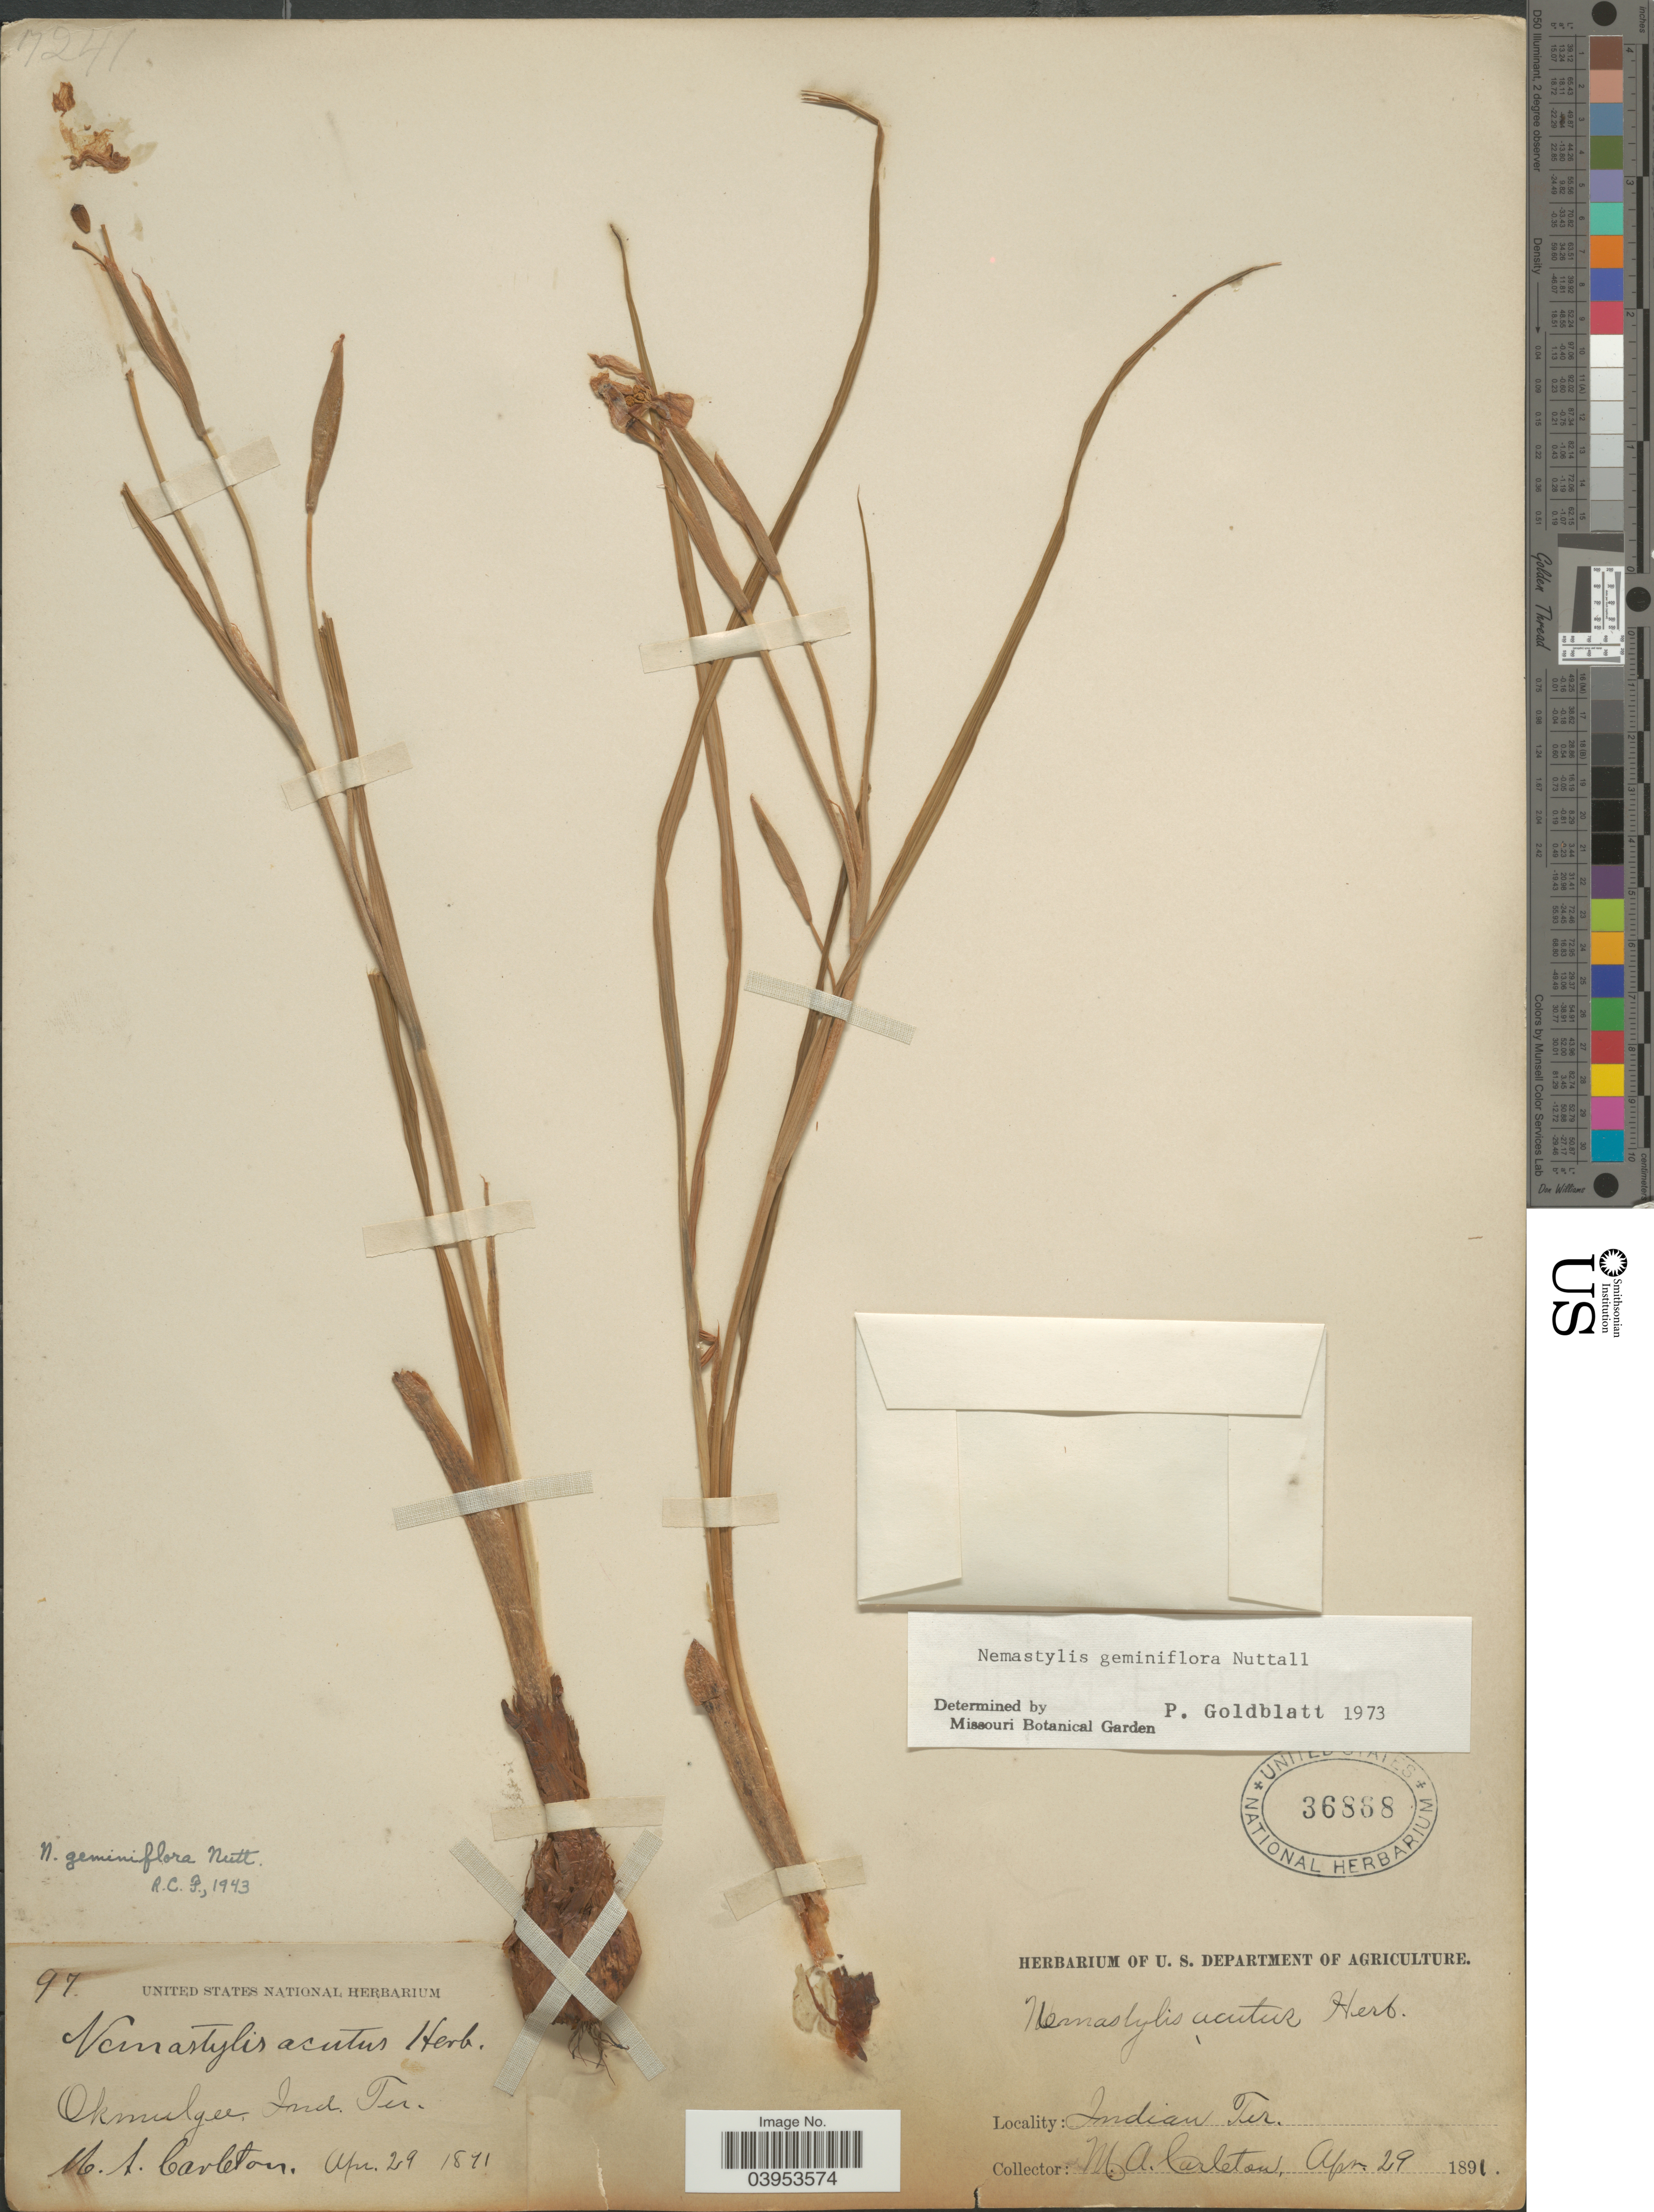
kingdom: Plantae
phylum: Tracheophyta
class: Liliopsida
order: Asparagales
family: Iridaceae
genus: Nemastylis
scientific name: Nemastylis geminiflora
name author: Nutt.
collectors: M. A. Carleton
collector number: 97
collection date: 1871-04-29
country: United States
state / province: Oklahoma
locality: Okmulgee, Indian Ter.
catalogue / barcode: US 36868